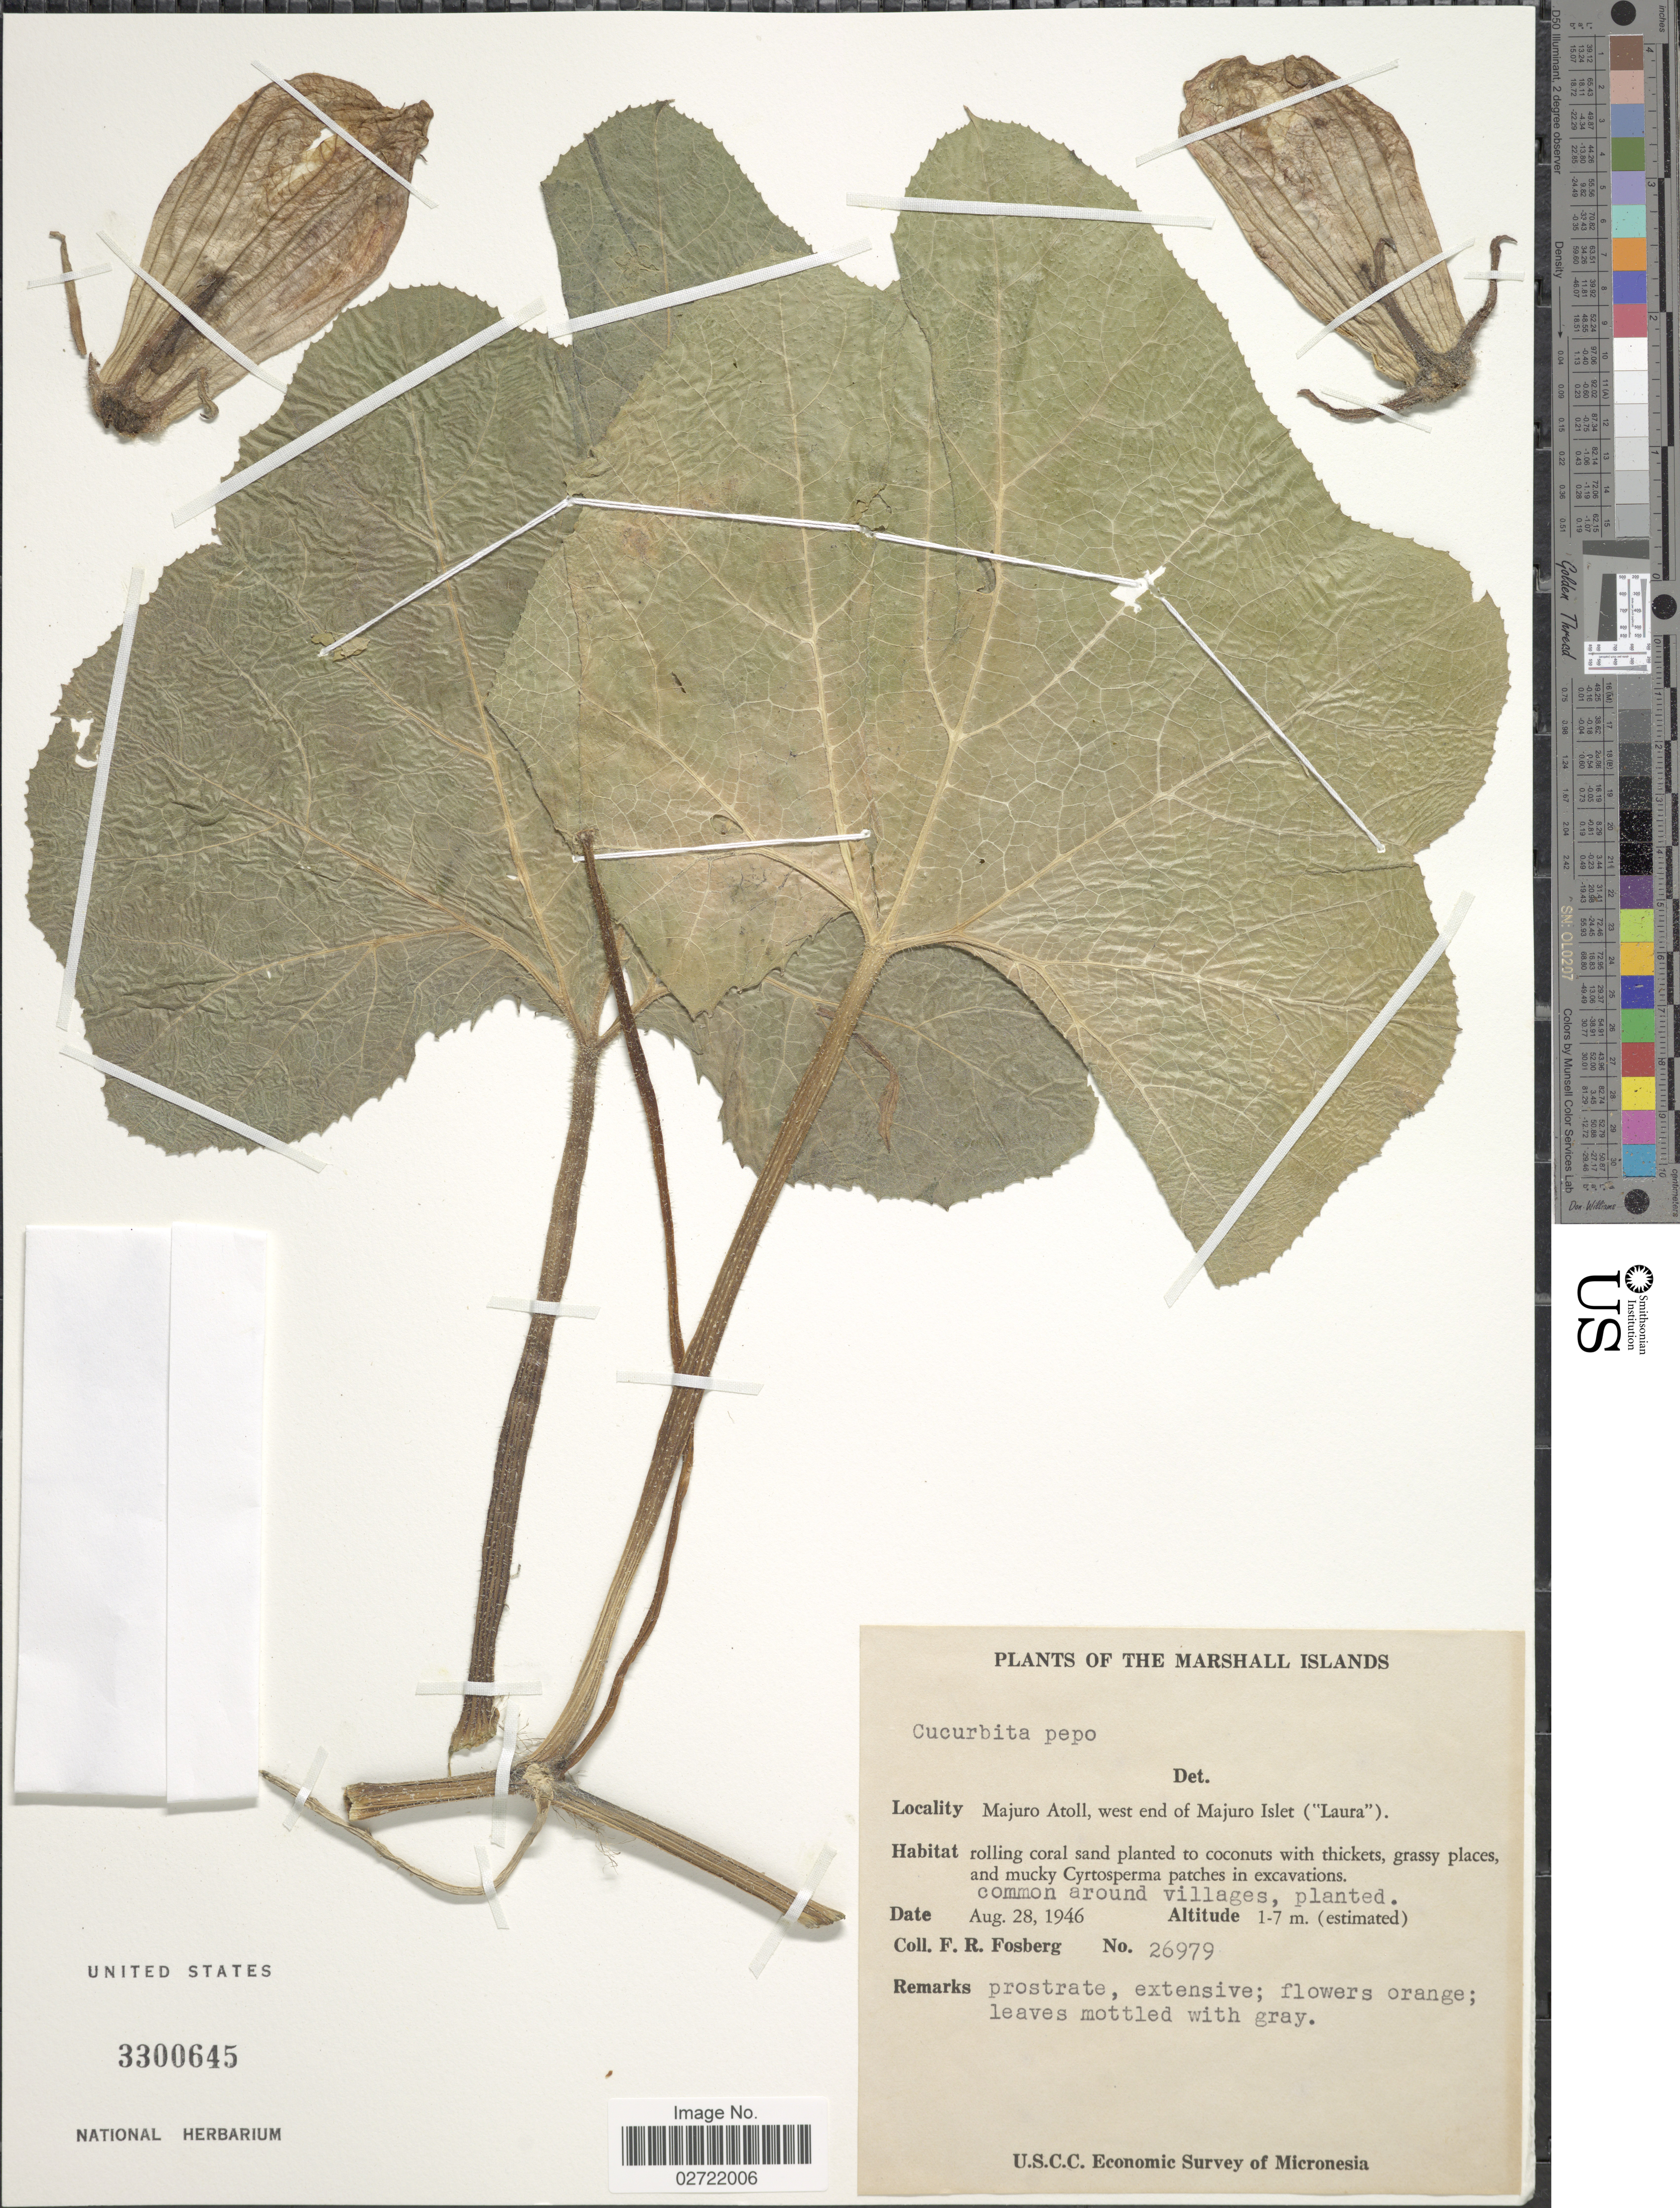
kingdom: Plantae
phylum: Tracheophyta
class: Magnoliopsida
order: Cucurbitales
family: Cucurbitaceae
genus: Cucurbita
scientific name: Cucurbita pepo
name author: L.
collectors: F. R. Fosberg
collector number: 26979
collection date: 1946-08-28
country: Marshall Islands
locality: Majuro Atoll, west of Majuro Islet ('Laura')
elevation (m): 1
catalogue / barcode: US 3300645